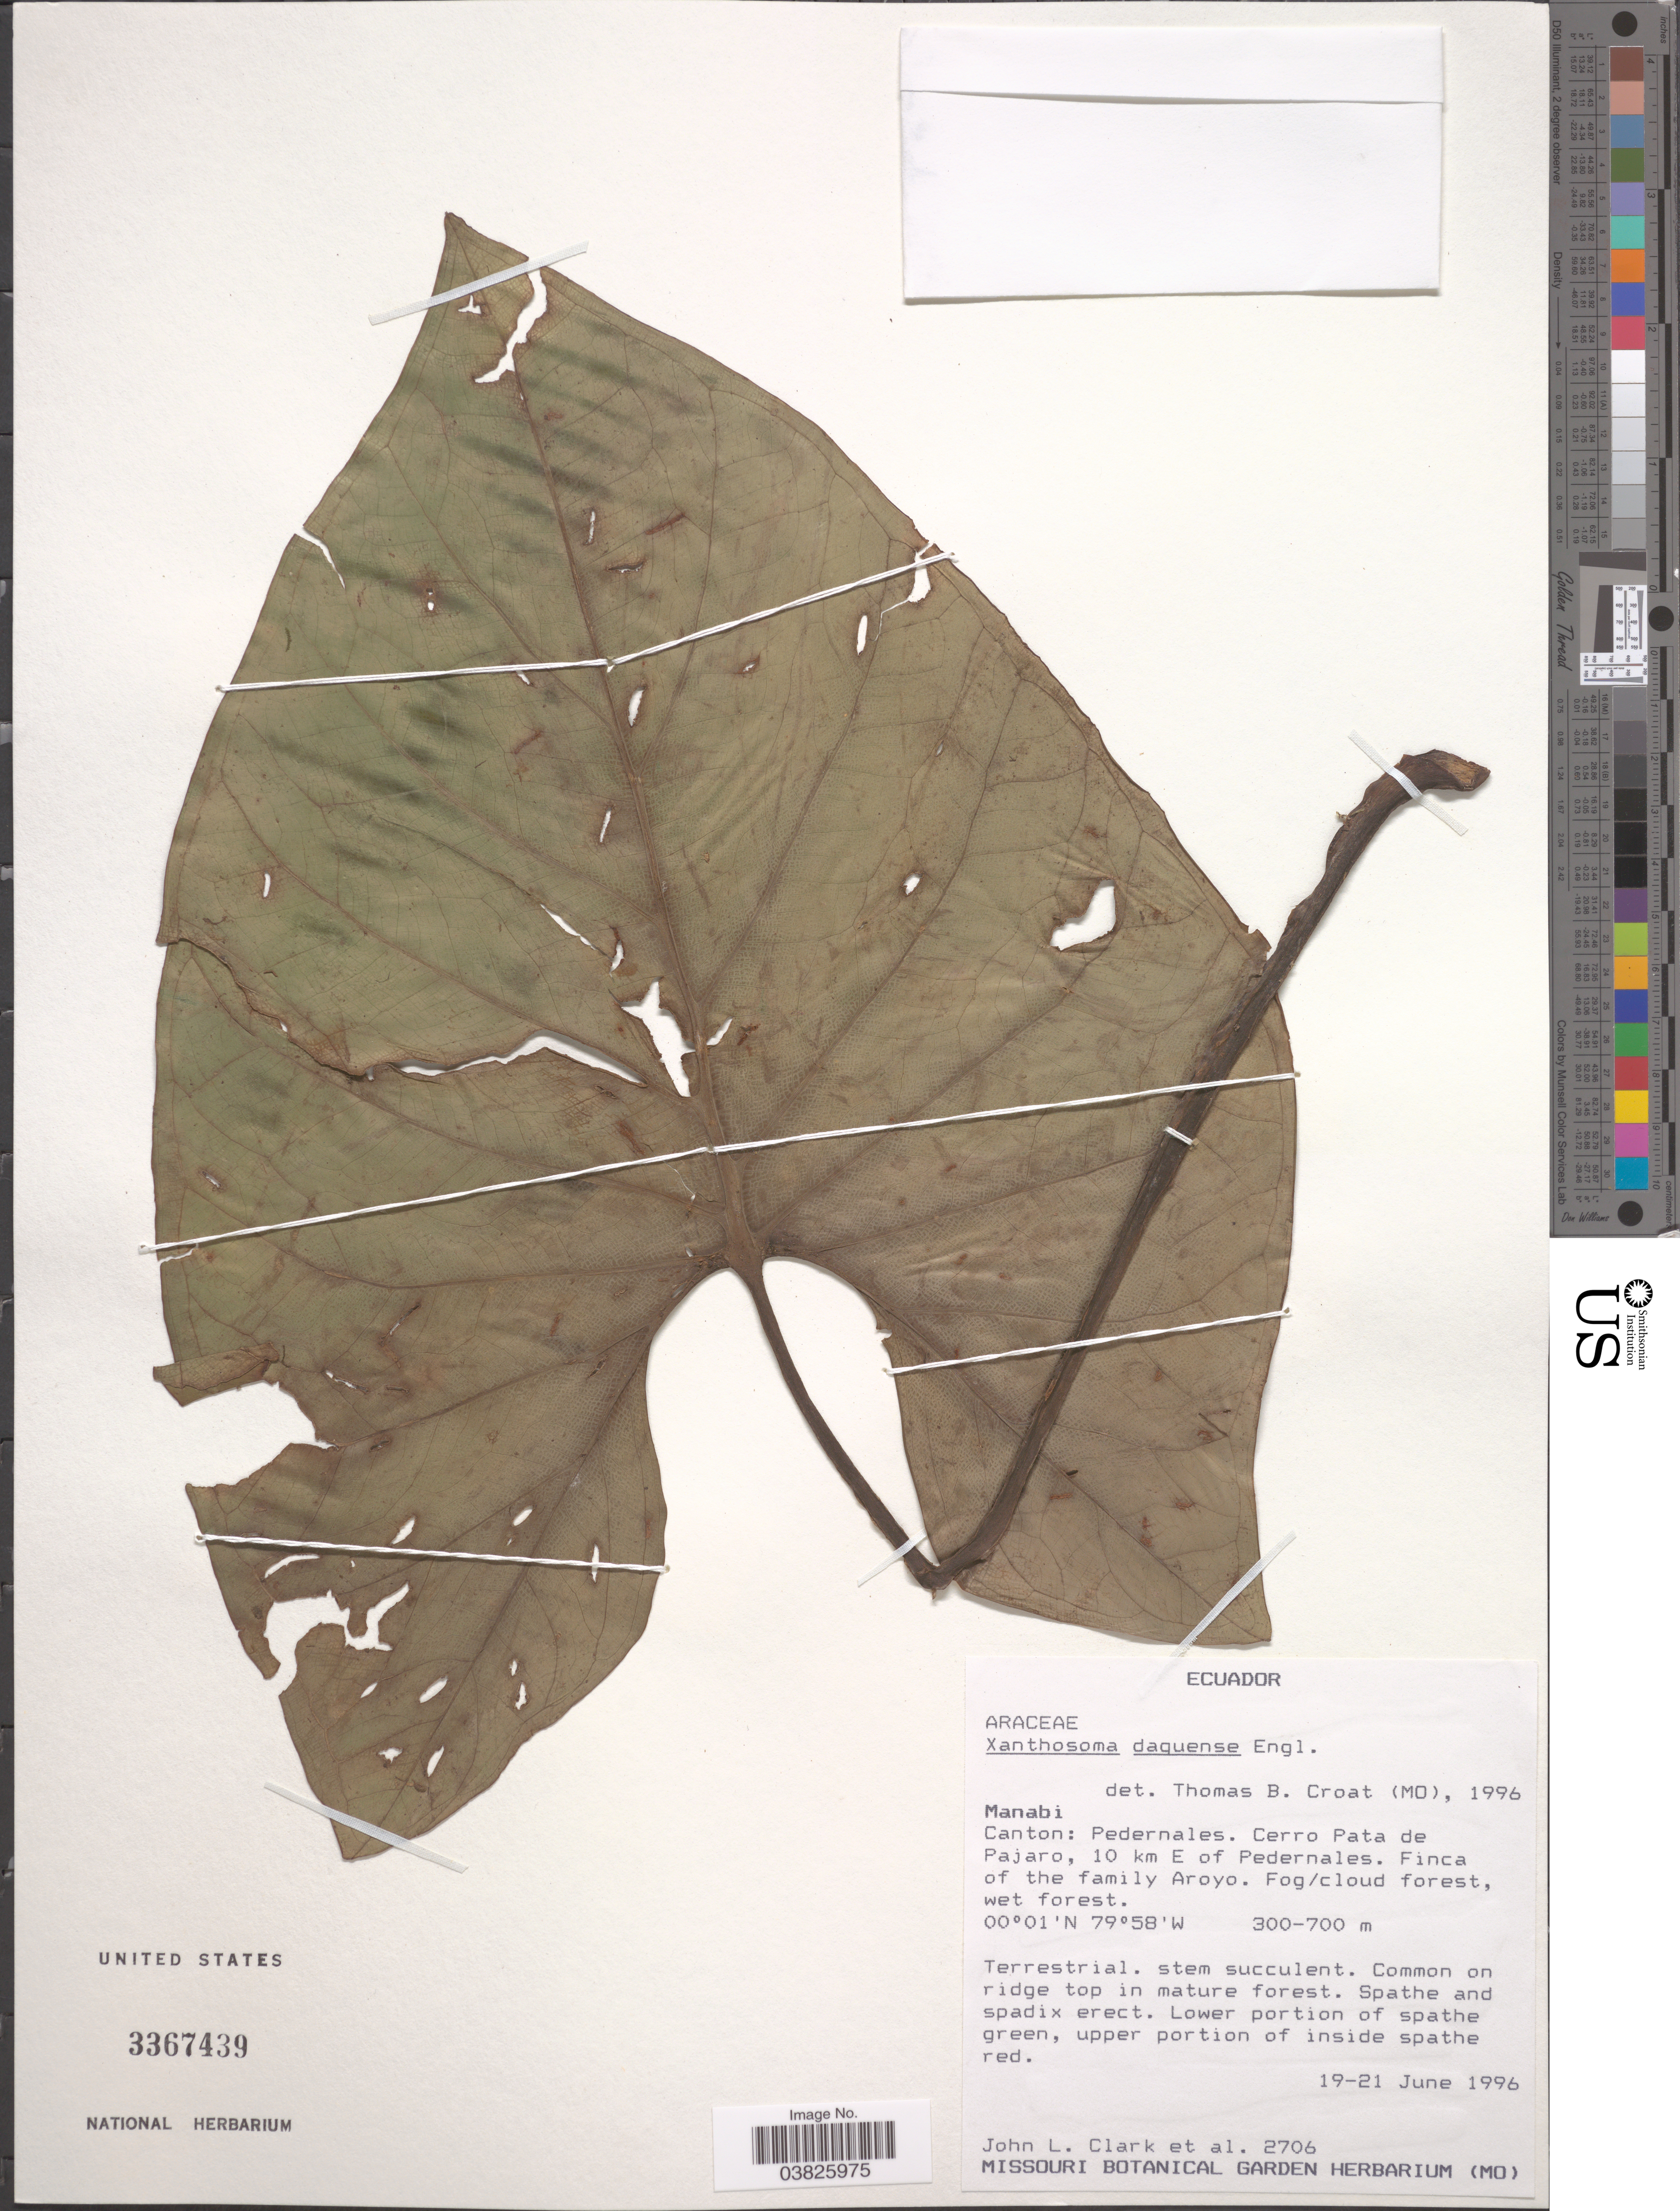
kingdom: Plantae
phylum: Tracheophyta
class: Liliopsida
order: Alismatales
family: Araceae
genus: Xanthosoma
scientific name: Xanthosoma daguense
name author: Engl.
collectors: J. L. Clark & C. Des Moulins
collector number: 2706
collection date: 1996-06-19/1996-06-21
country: Ecuador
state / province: Manabí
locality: Canton: Pedernales. Cerro Pata de Pajaro, 10 km E of Pedernales. Finca of the family Aroyo.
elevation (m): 300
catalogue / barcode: US 3367439